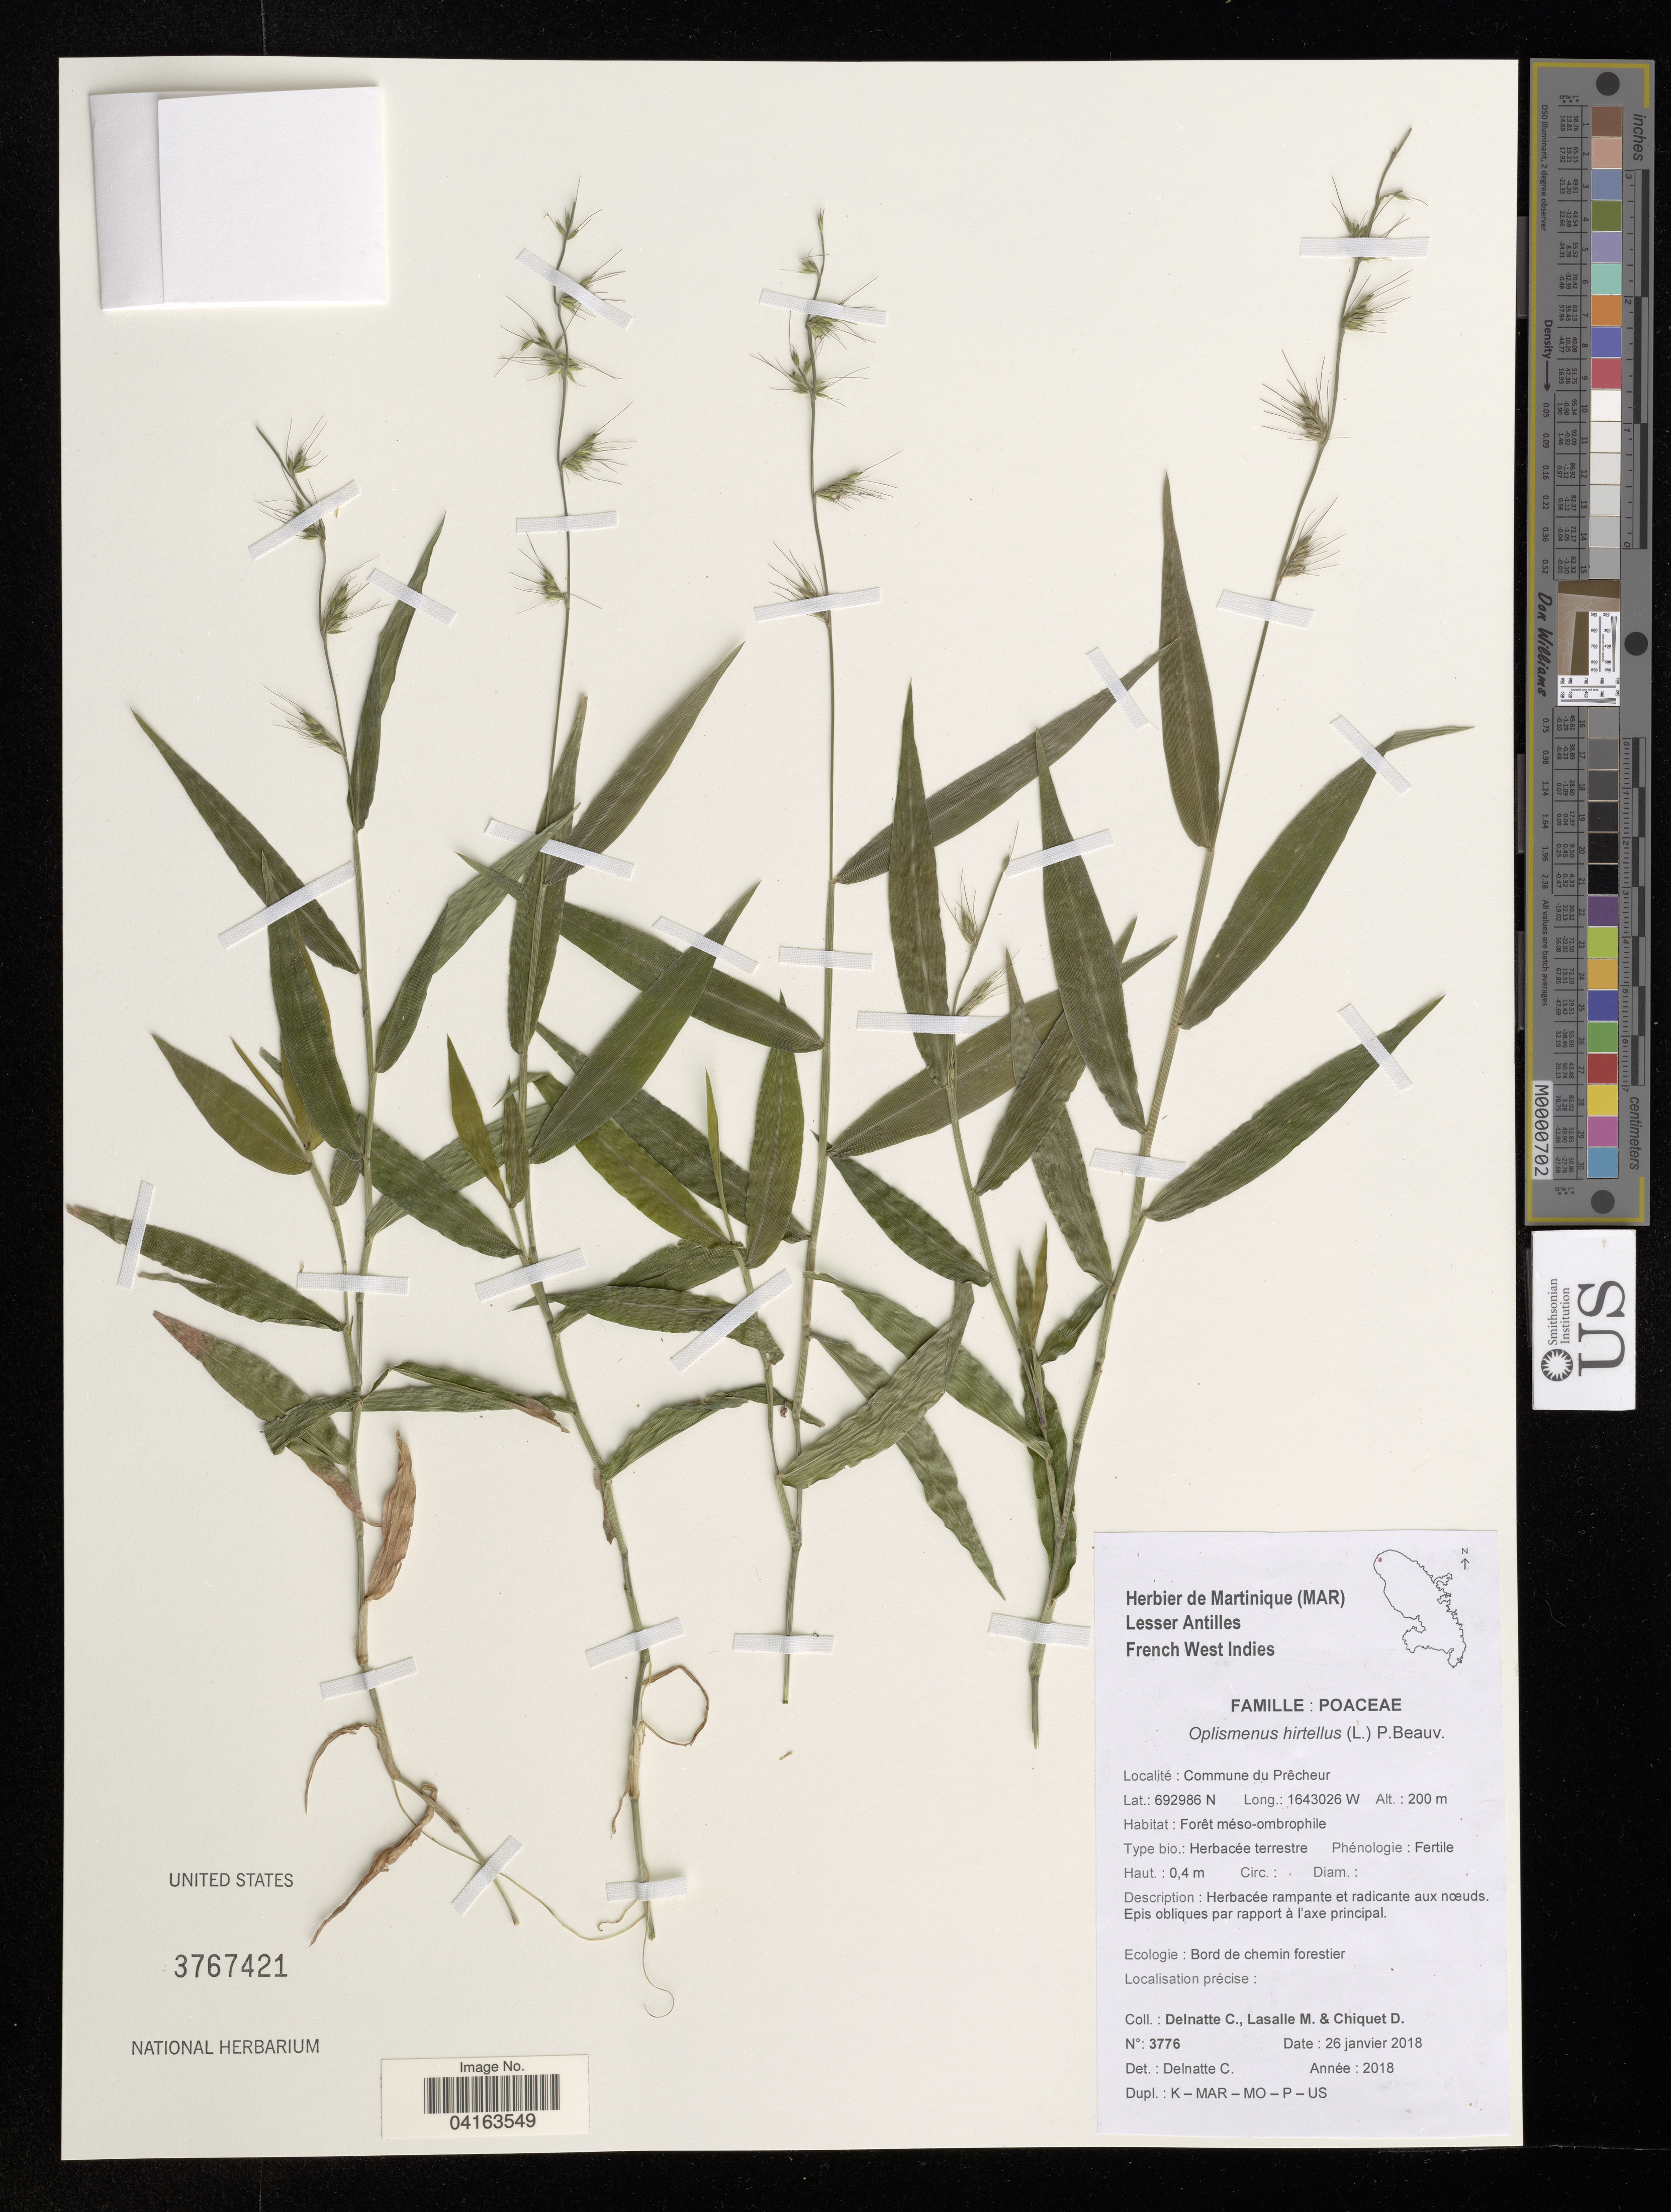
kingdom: Plantae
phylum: Tracheophyta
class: Liliopsida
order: Poales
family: Poaceae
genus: Oplismenus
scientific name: Oplismenus hirtellus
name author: (L.) P. Beauv.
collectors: C. Delnatte, M. Lasalle & D. Chiquet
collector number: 3776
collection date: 2018-01-26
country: Grenada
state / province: Carriacou and Petite Martinique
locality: Commune du Prêcheur.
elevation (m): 200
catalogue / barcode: US 3767421